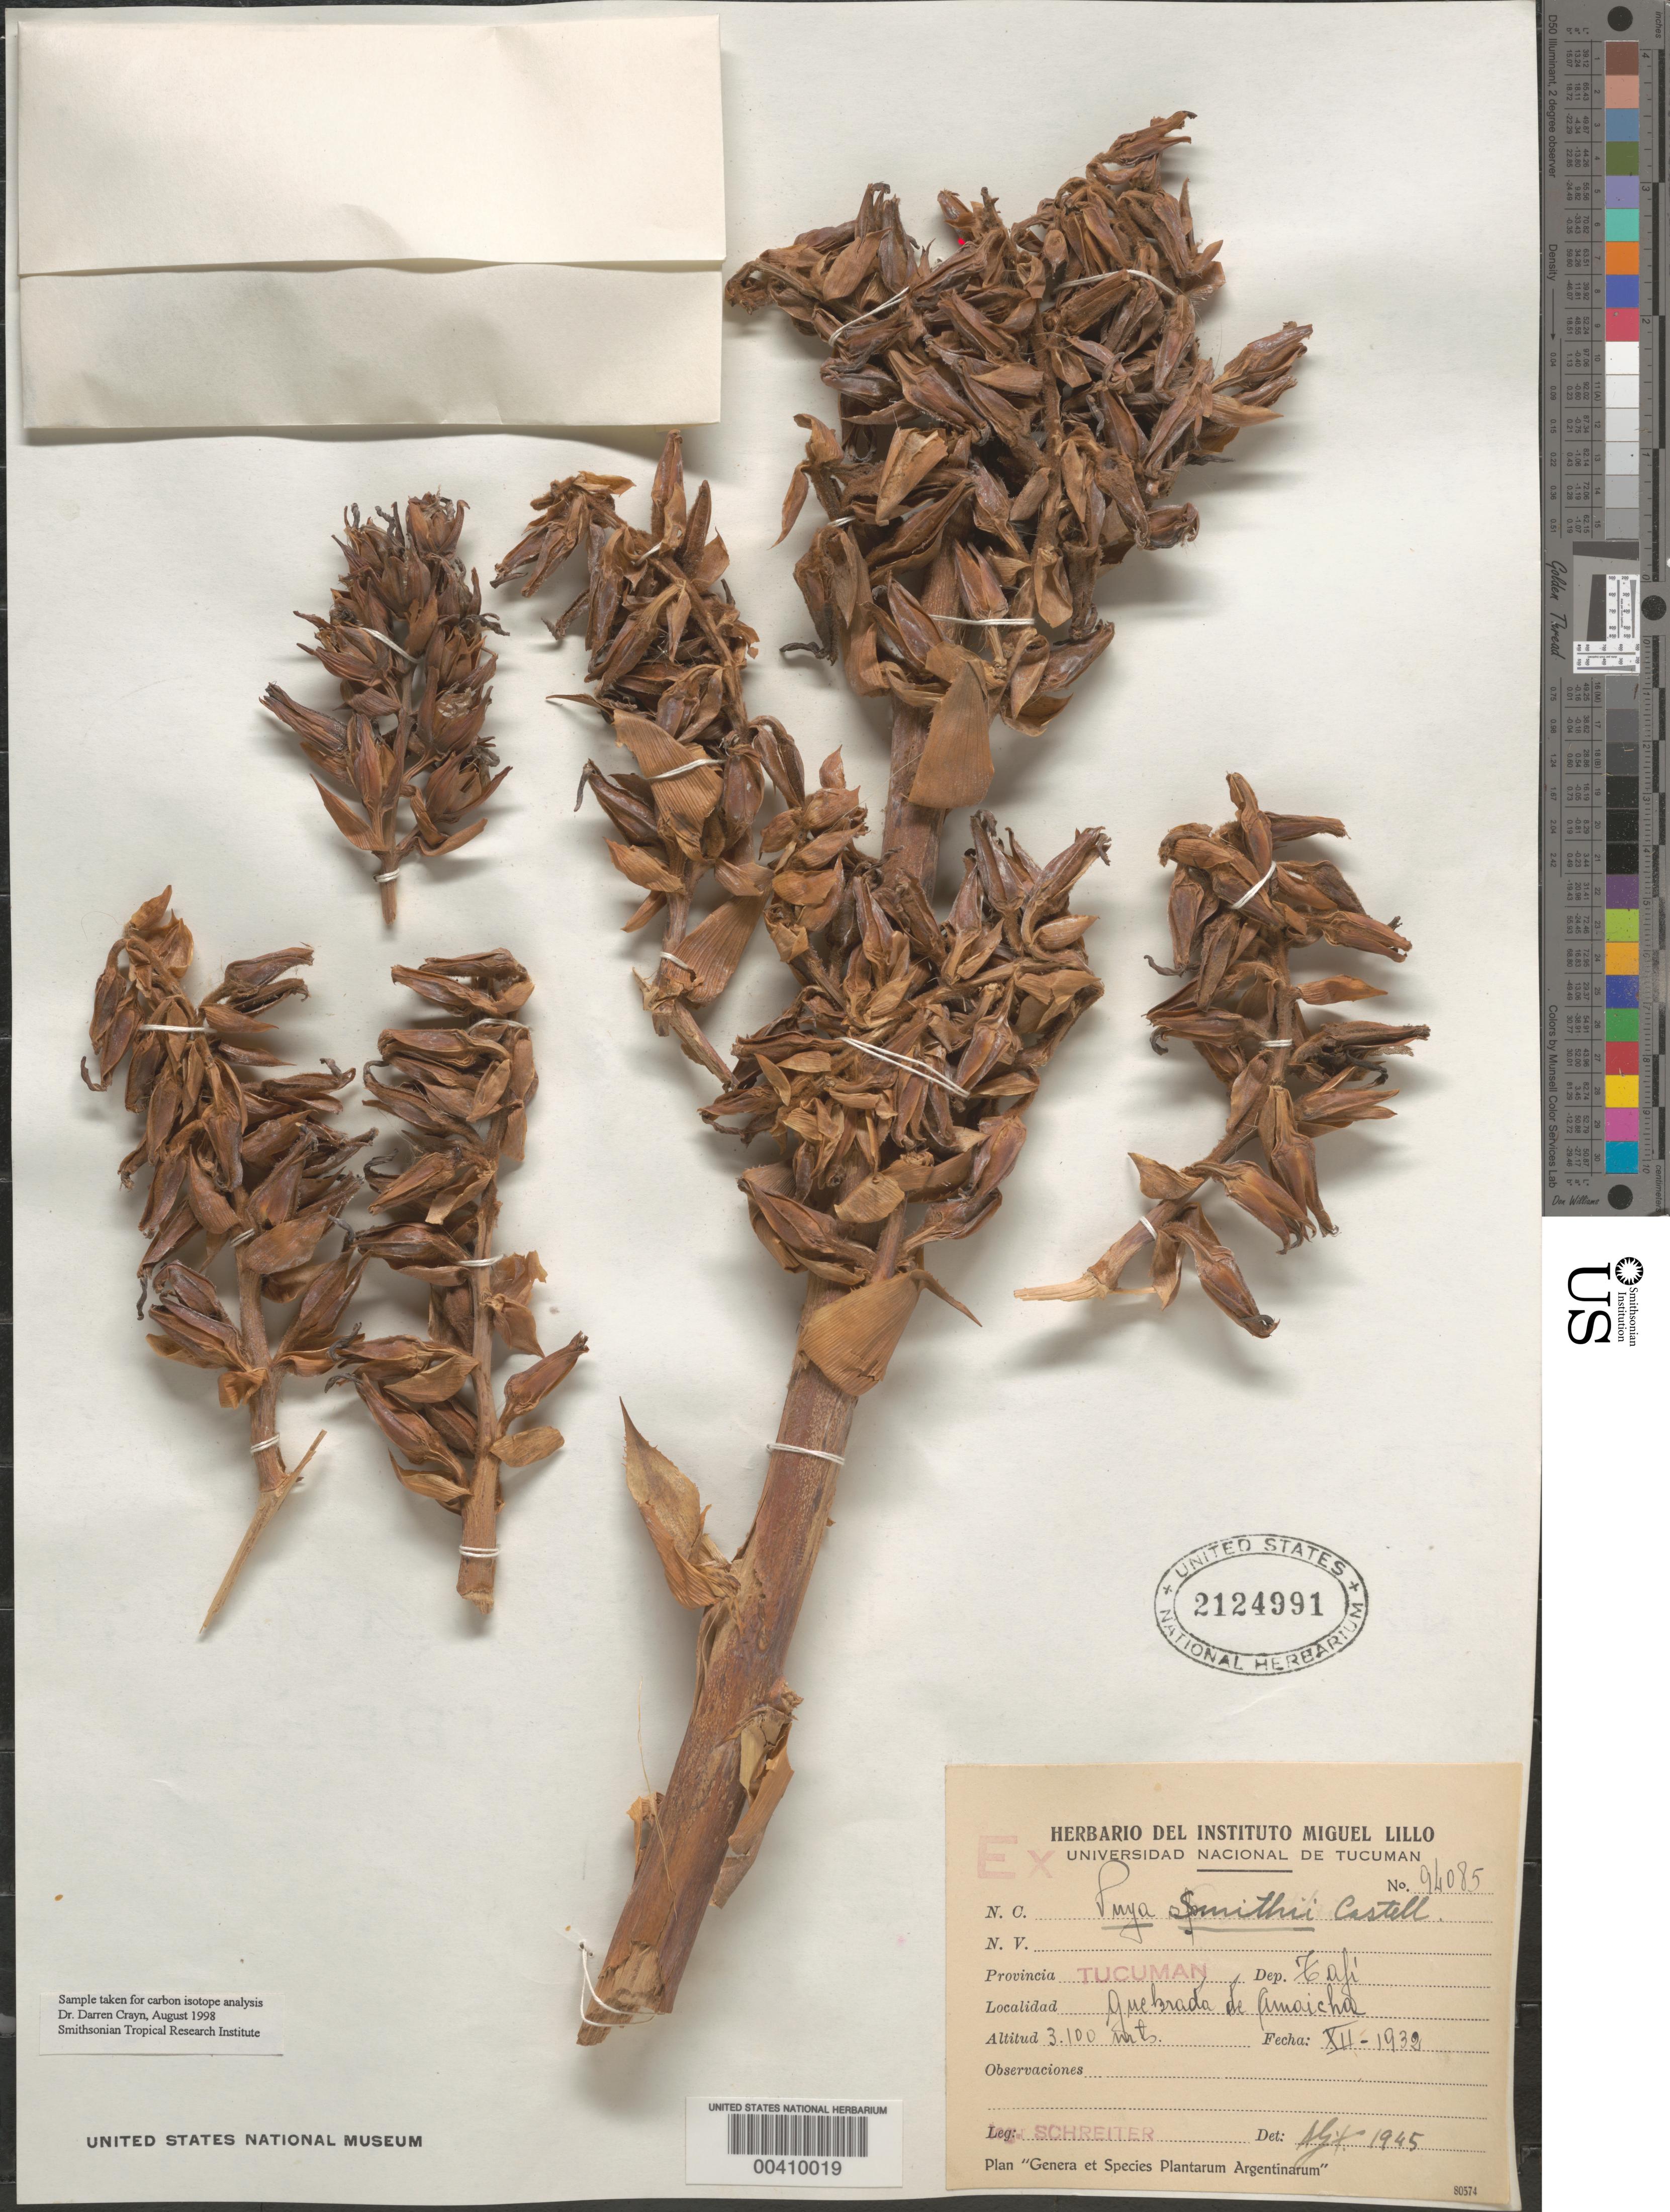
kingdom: Plantae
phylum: Tracheophyta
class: Liliopsida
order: Poales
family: Bromeliaceae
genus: Puya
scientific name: Puya smithii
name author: A. Cast.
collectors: R. Schreiter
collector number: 94085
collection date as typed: Dec 1932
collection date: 1932-12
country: Argentina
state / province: Tucumán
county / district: Tafí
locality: Quebrada de Amaicha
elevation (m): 945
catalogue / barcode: US 2124991